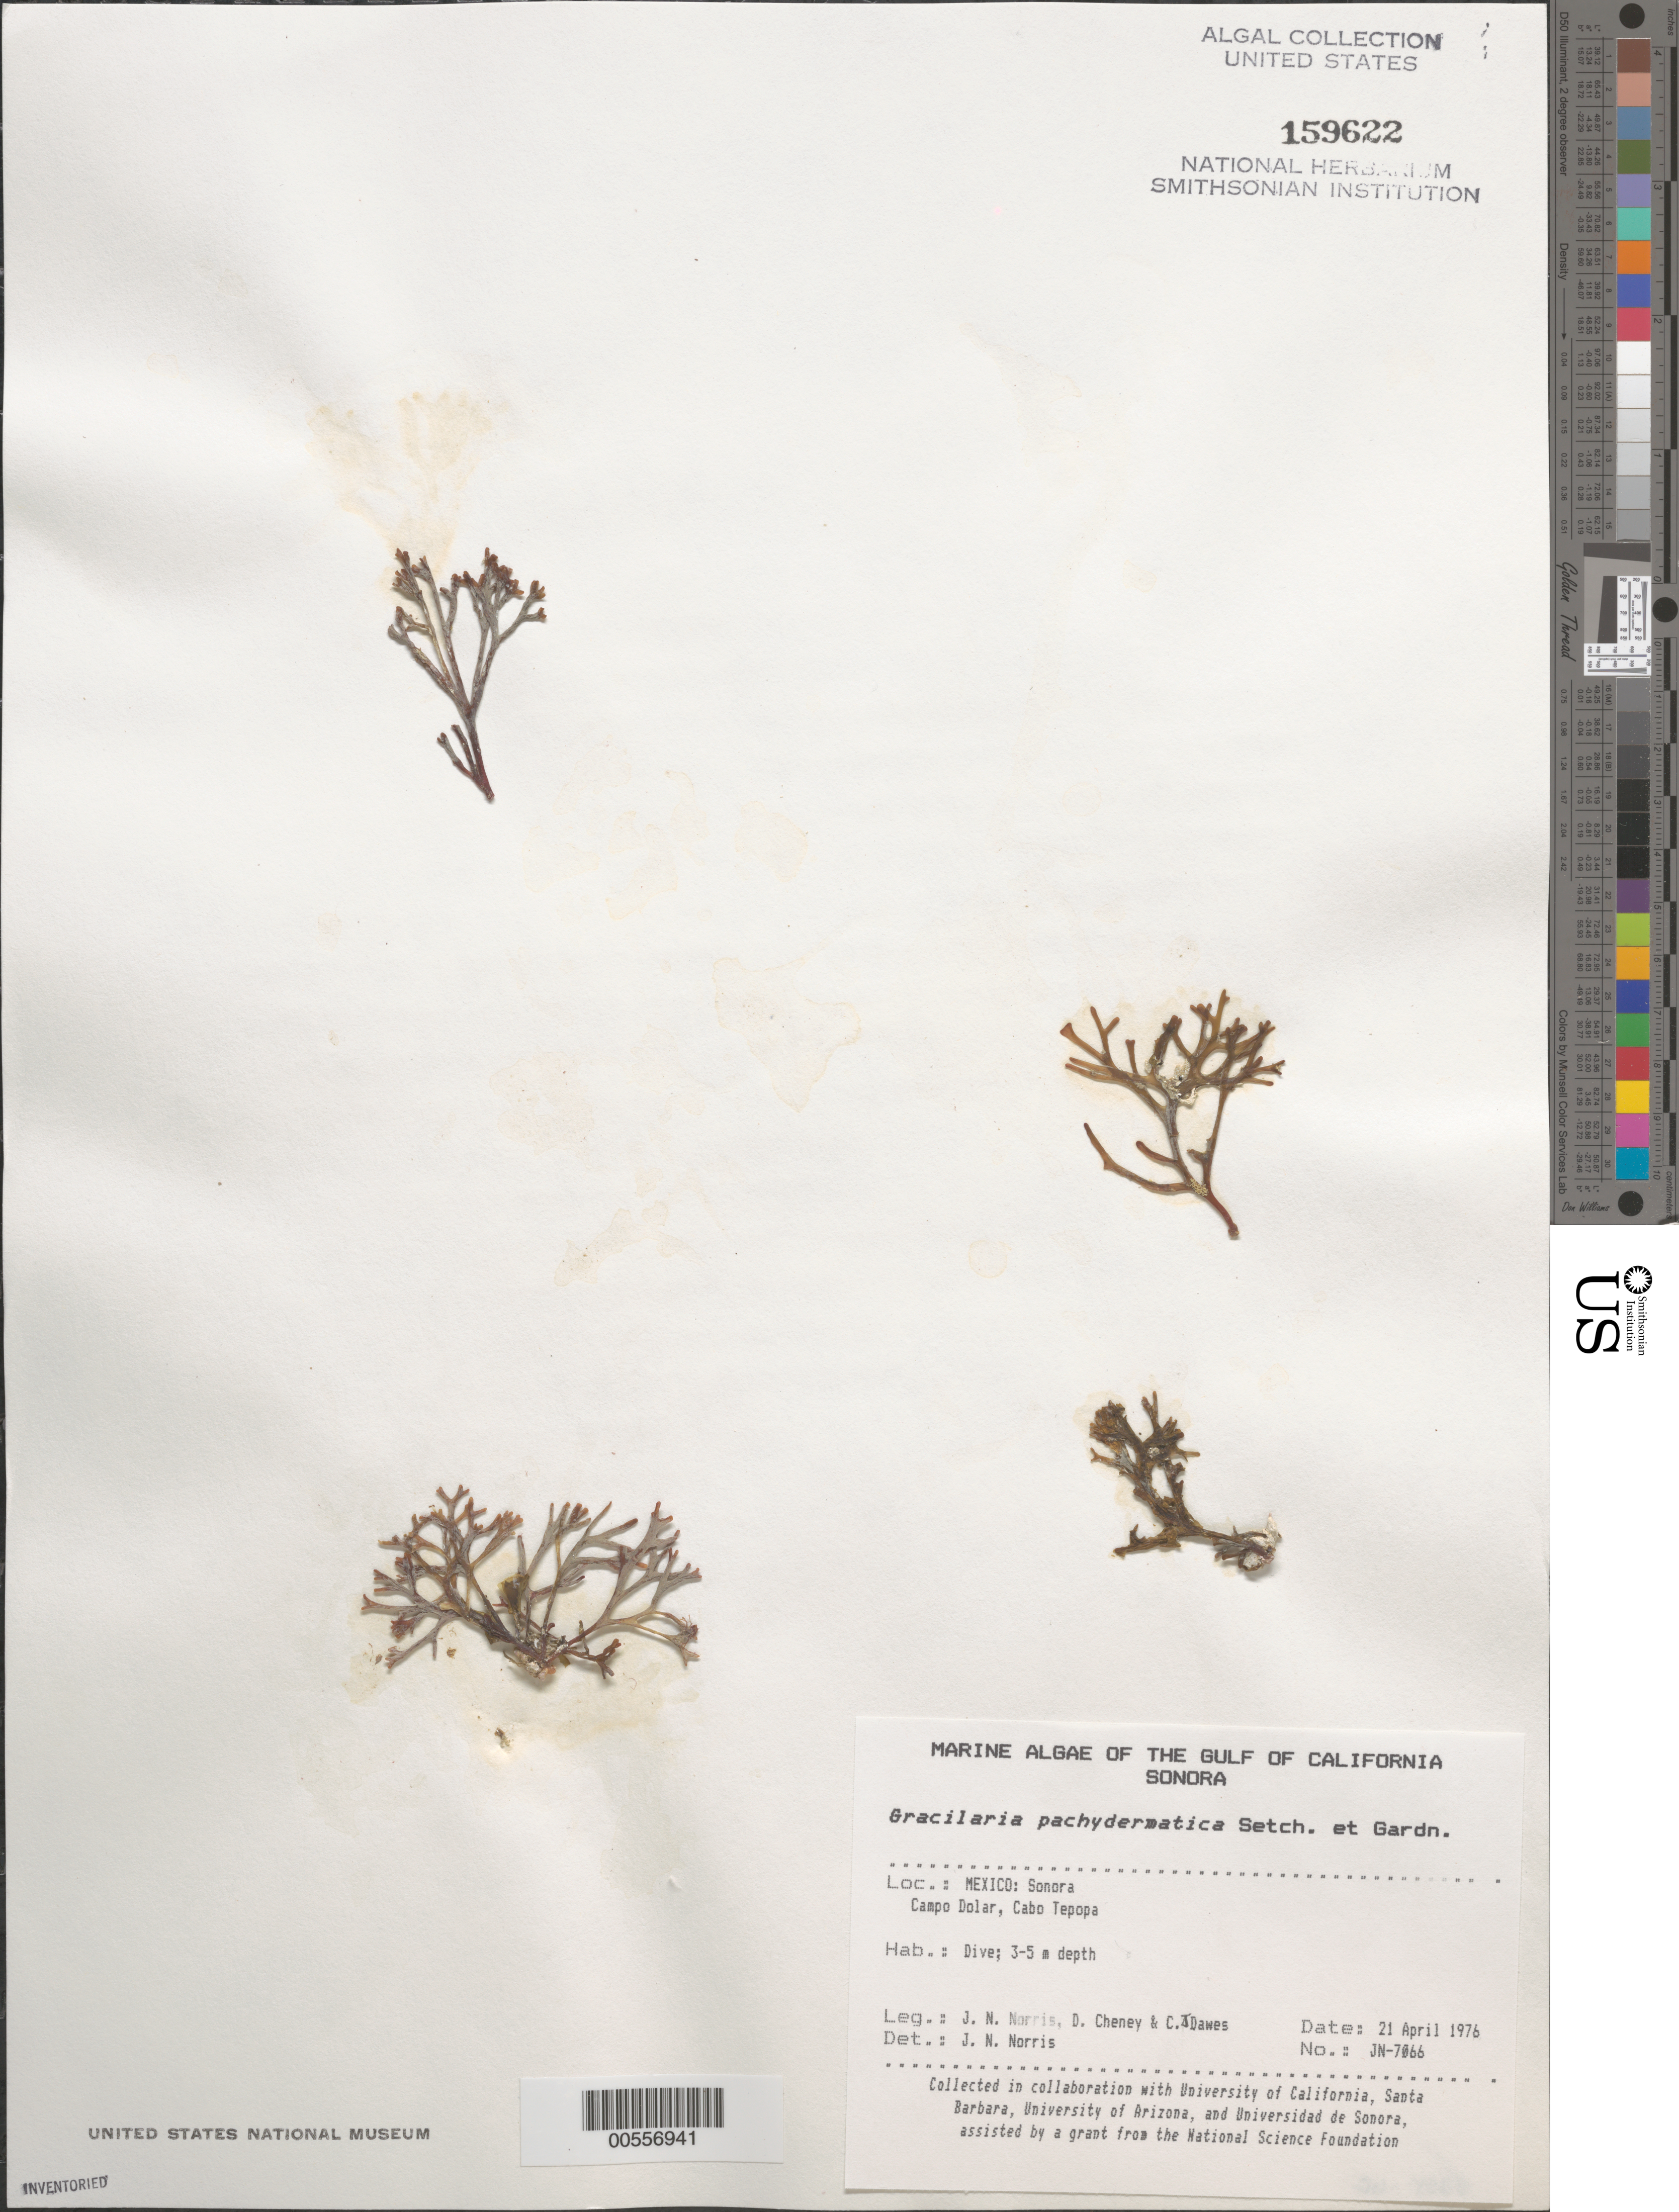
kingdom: Plantae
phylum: Rhodophyta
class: Florideophyceae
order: Gracilariales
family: Gracilariaceae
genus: Gracilaria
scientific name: Gracilaria pachydermatica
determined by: Norris, James N.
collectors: J. N. Norris, D. Cheney & C. Dawes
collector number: JN-7066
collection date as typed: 21 Apr 1976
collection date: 1976-04-21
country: Mexico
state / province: Sonora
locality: Campo Dolar, Cabo Tepopa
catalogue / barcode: US 159622